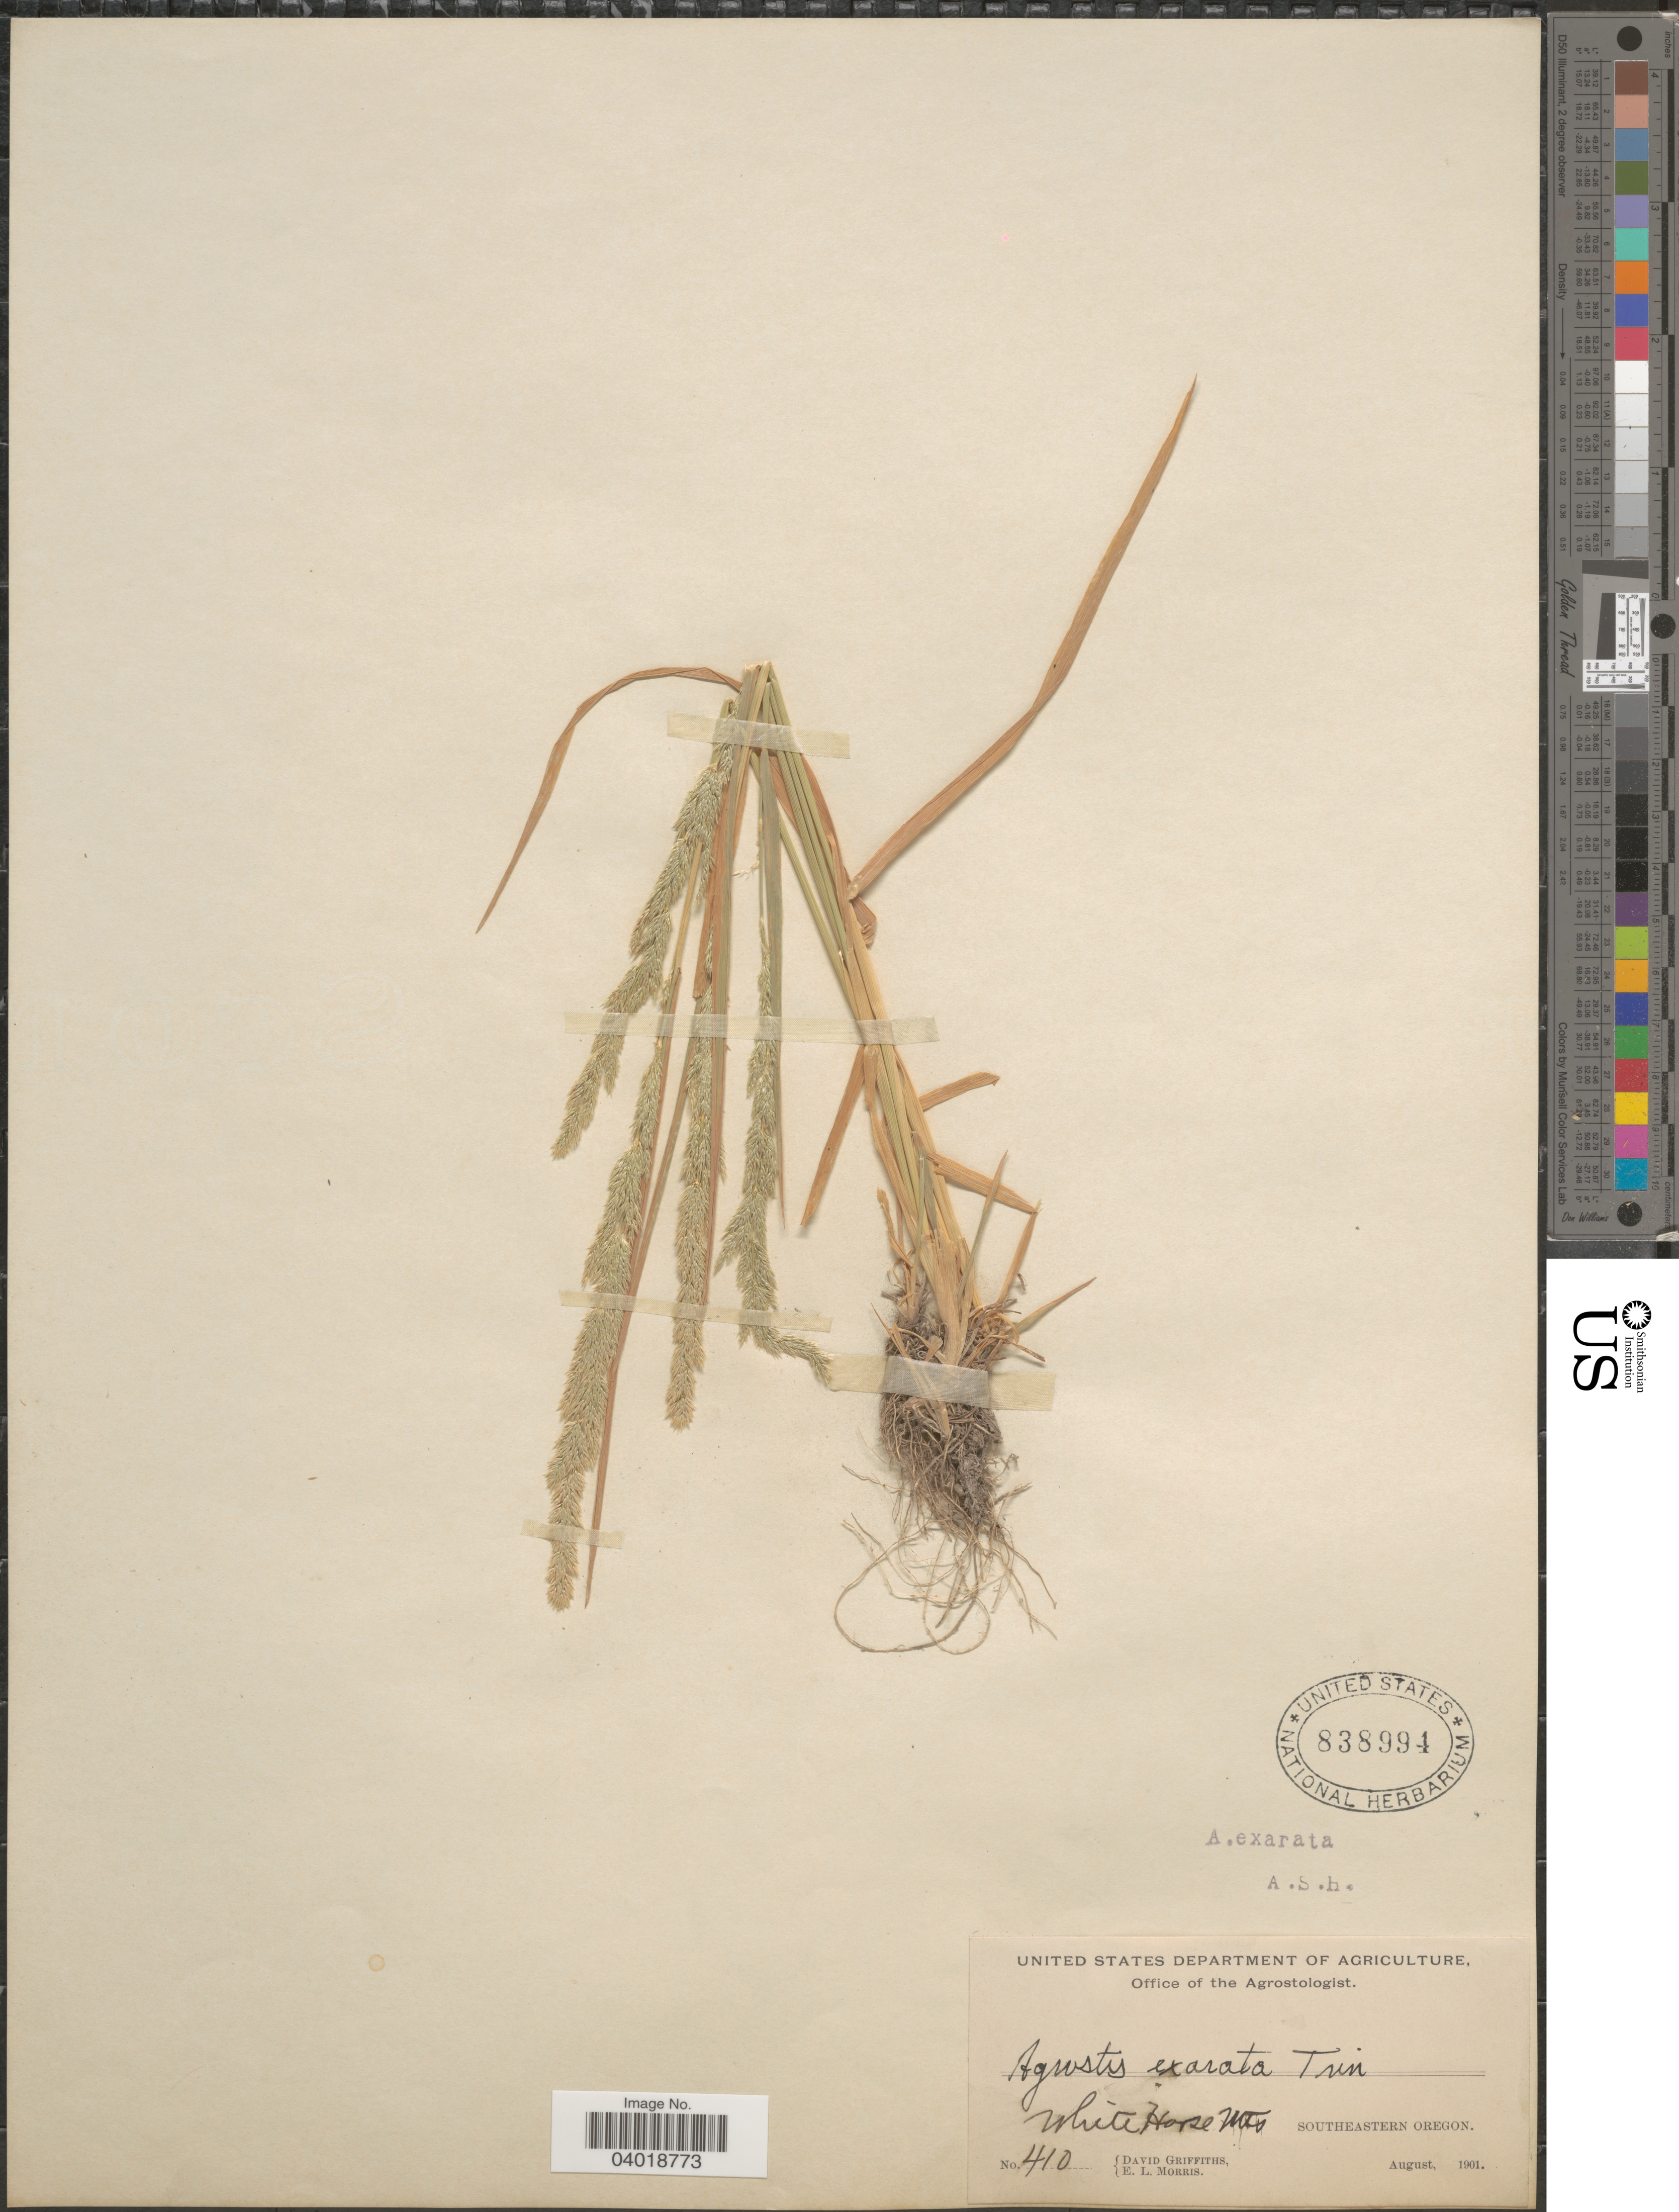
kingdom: Plantae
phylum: Tracheophyta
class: Liliopsida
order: Poales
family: Poaceae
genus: Agrostis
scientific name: Agrostis exarata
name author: Trin.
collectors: D. Griffiths & E. Morris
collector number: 410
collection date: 1901-08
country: United States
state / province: Oregon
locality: White Horse Mts. Southeastern Oregon.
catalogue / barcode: US 838994